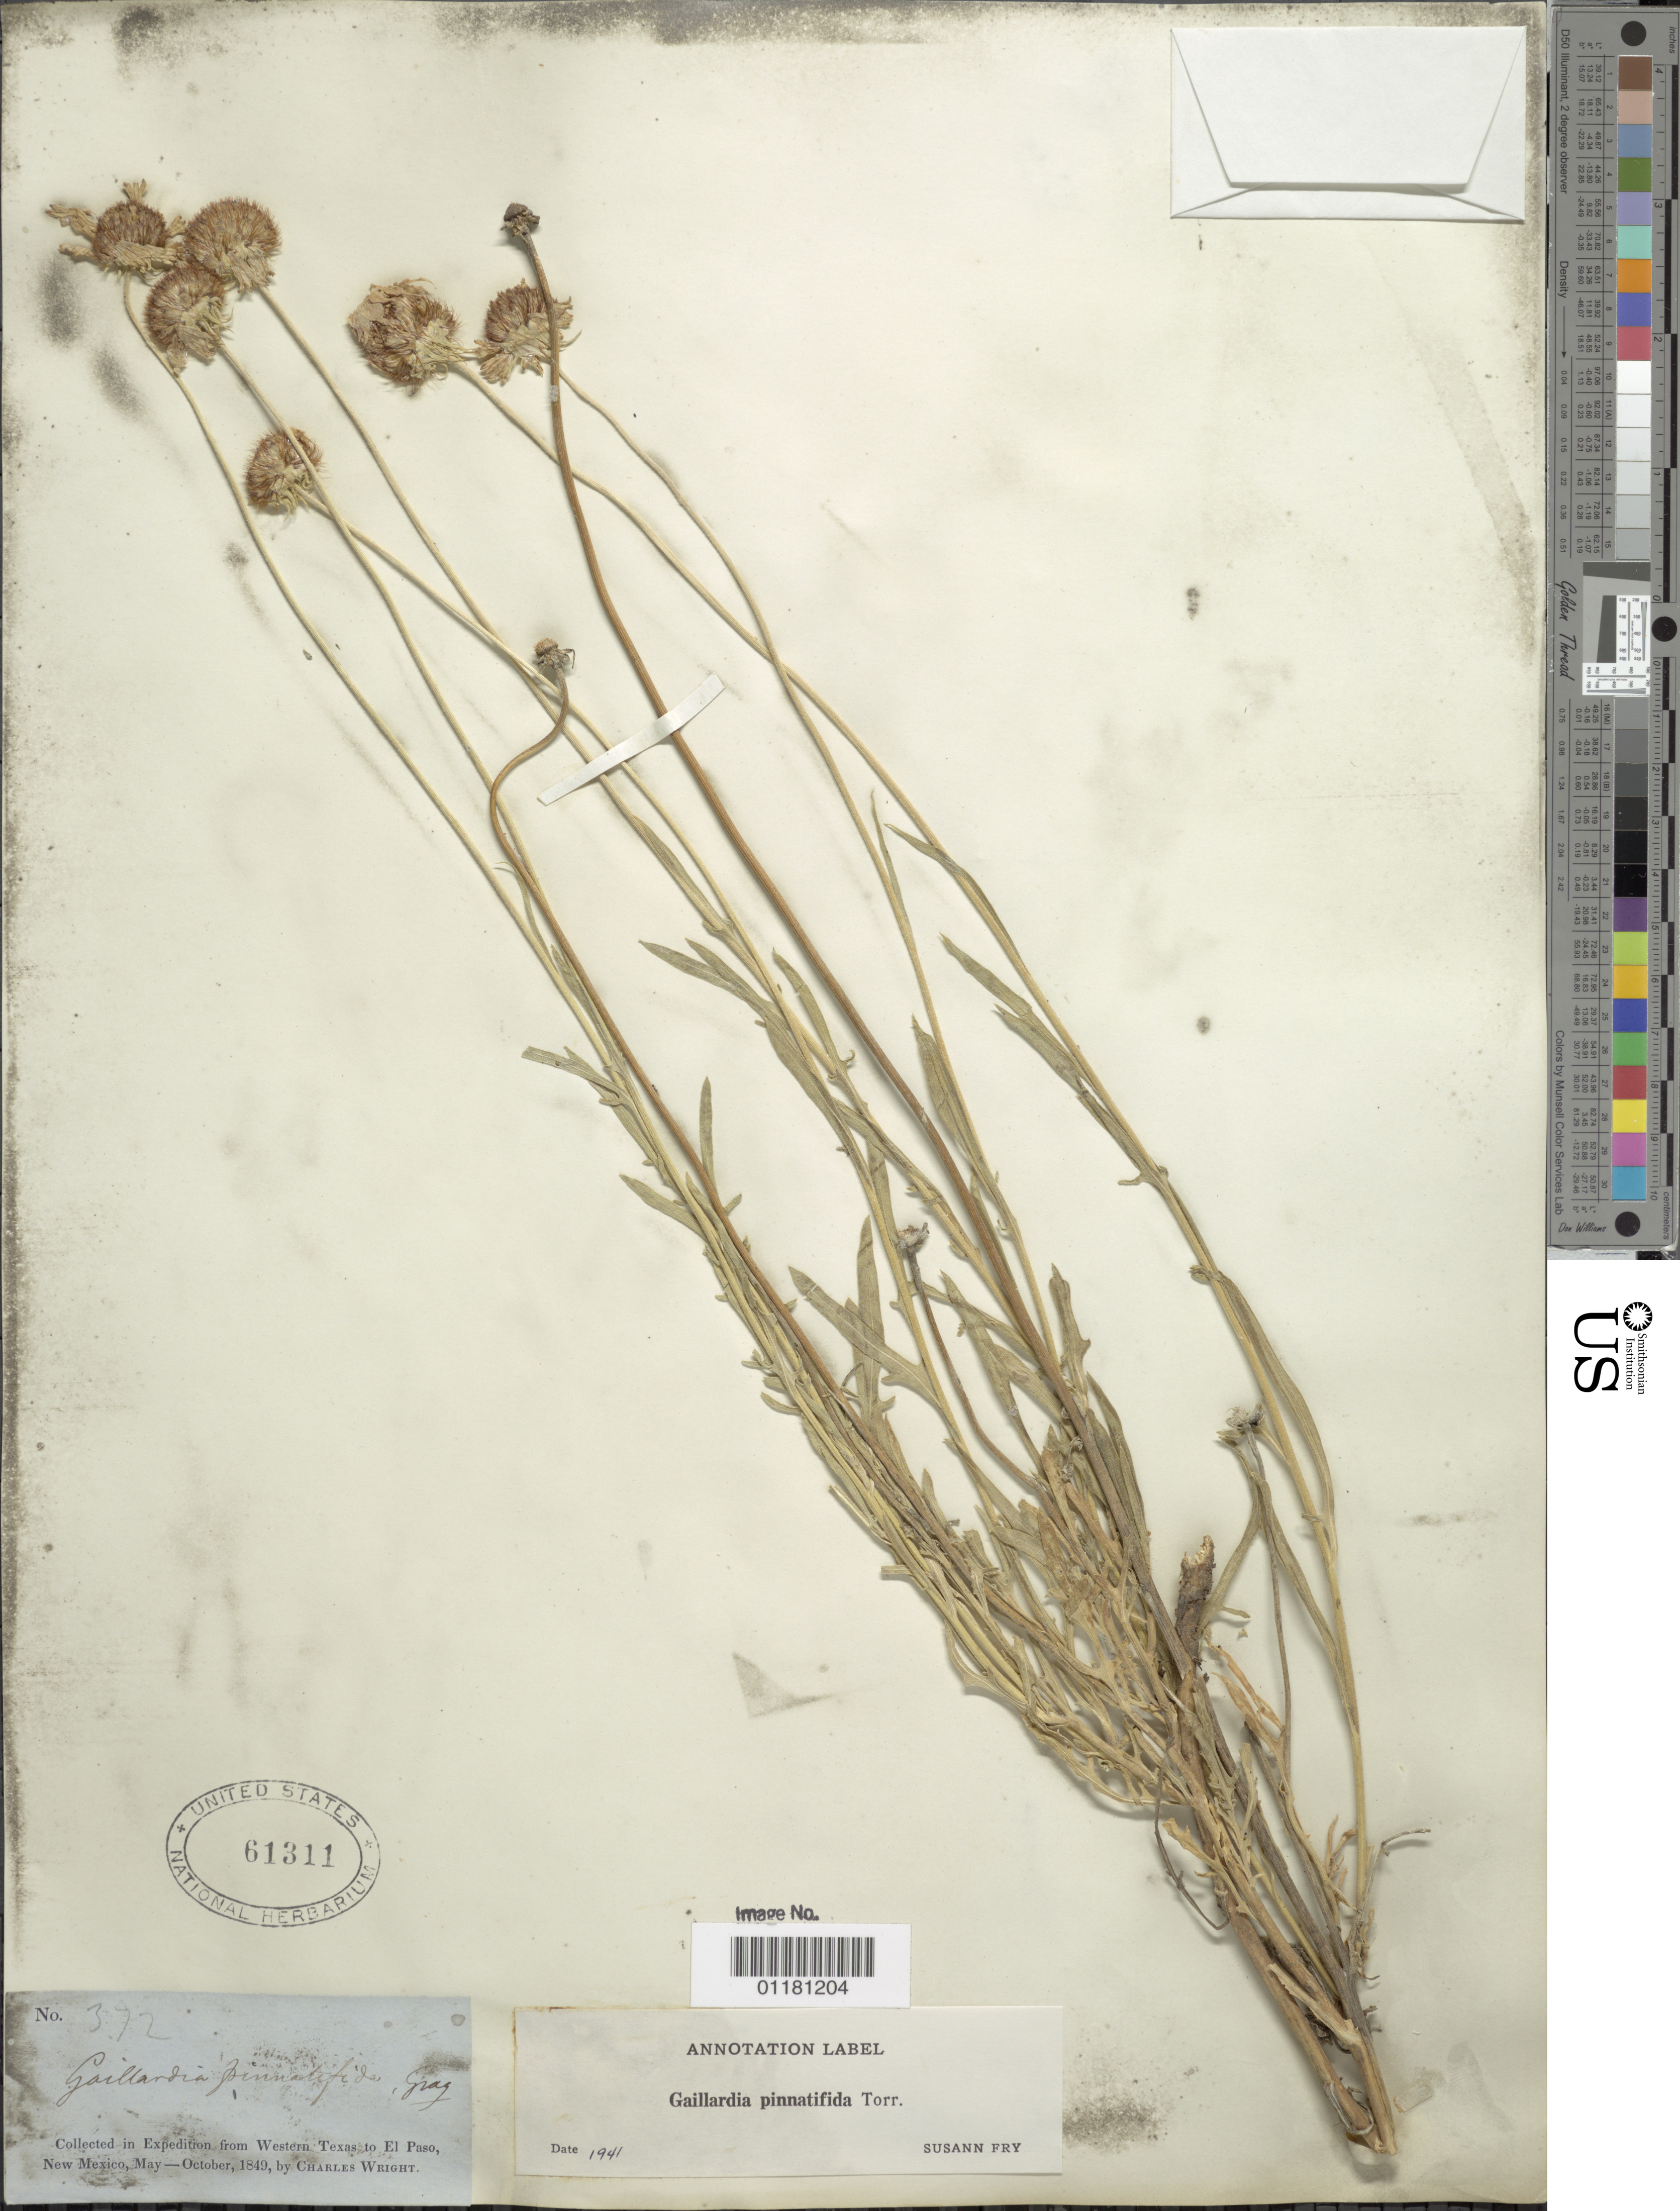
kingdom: Plantae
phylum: Tracheophyta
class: Magnoliopsida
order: Asterales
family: Asteraceae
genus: Gaillardia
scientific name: Gaillardia pinnatifida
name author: Torr.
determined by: Fry, S.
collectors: C. Wright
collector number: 372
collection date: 1849-05/1849-10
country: United States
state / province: New Mexico / Texas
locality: from Western Texas to El Paso, New Mexico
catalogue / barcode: US 61311